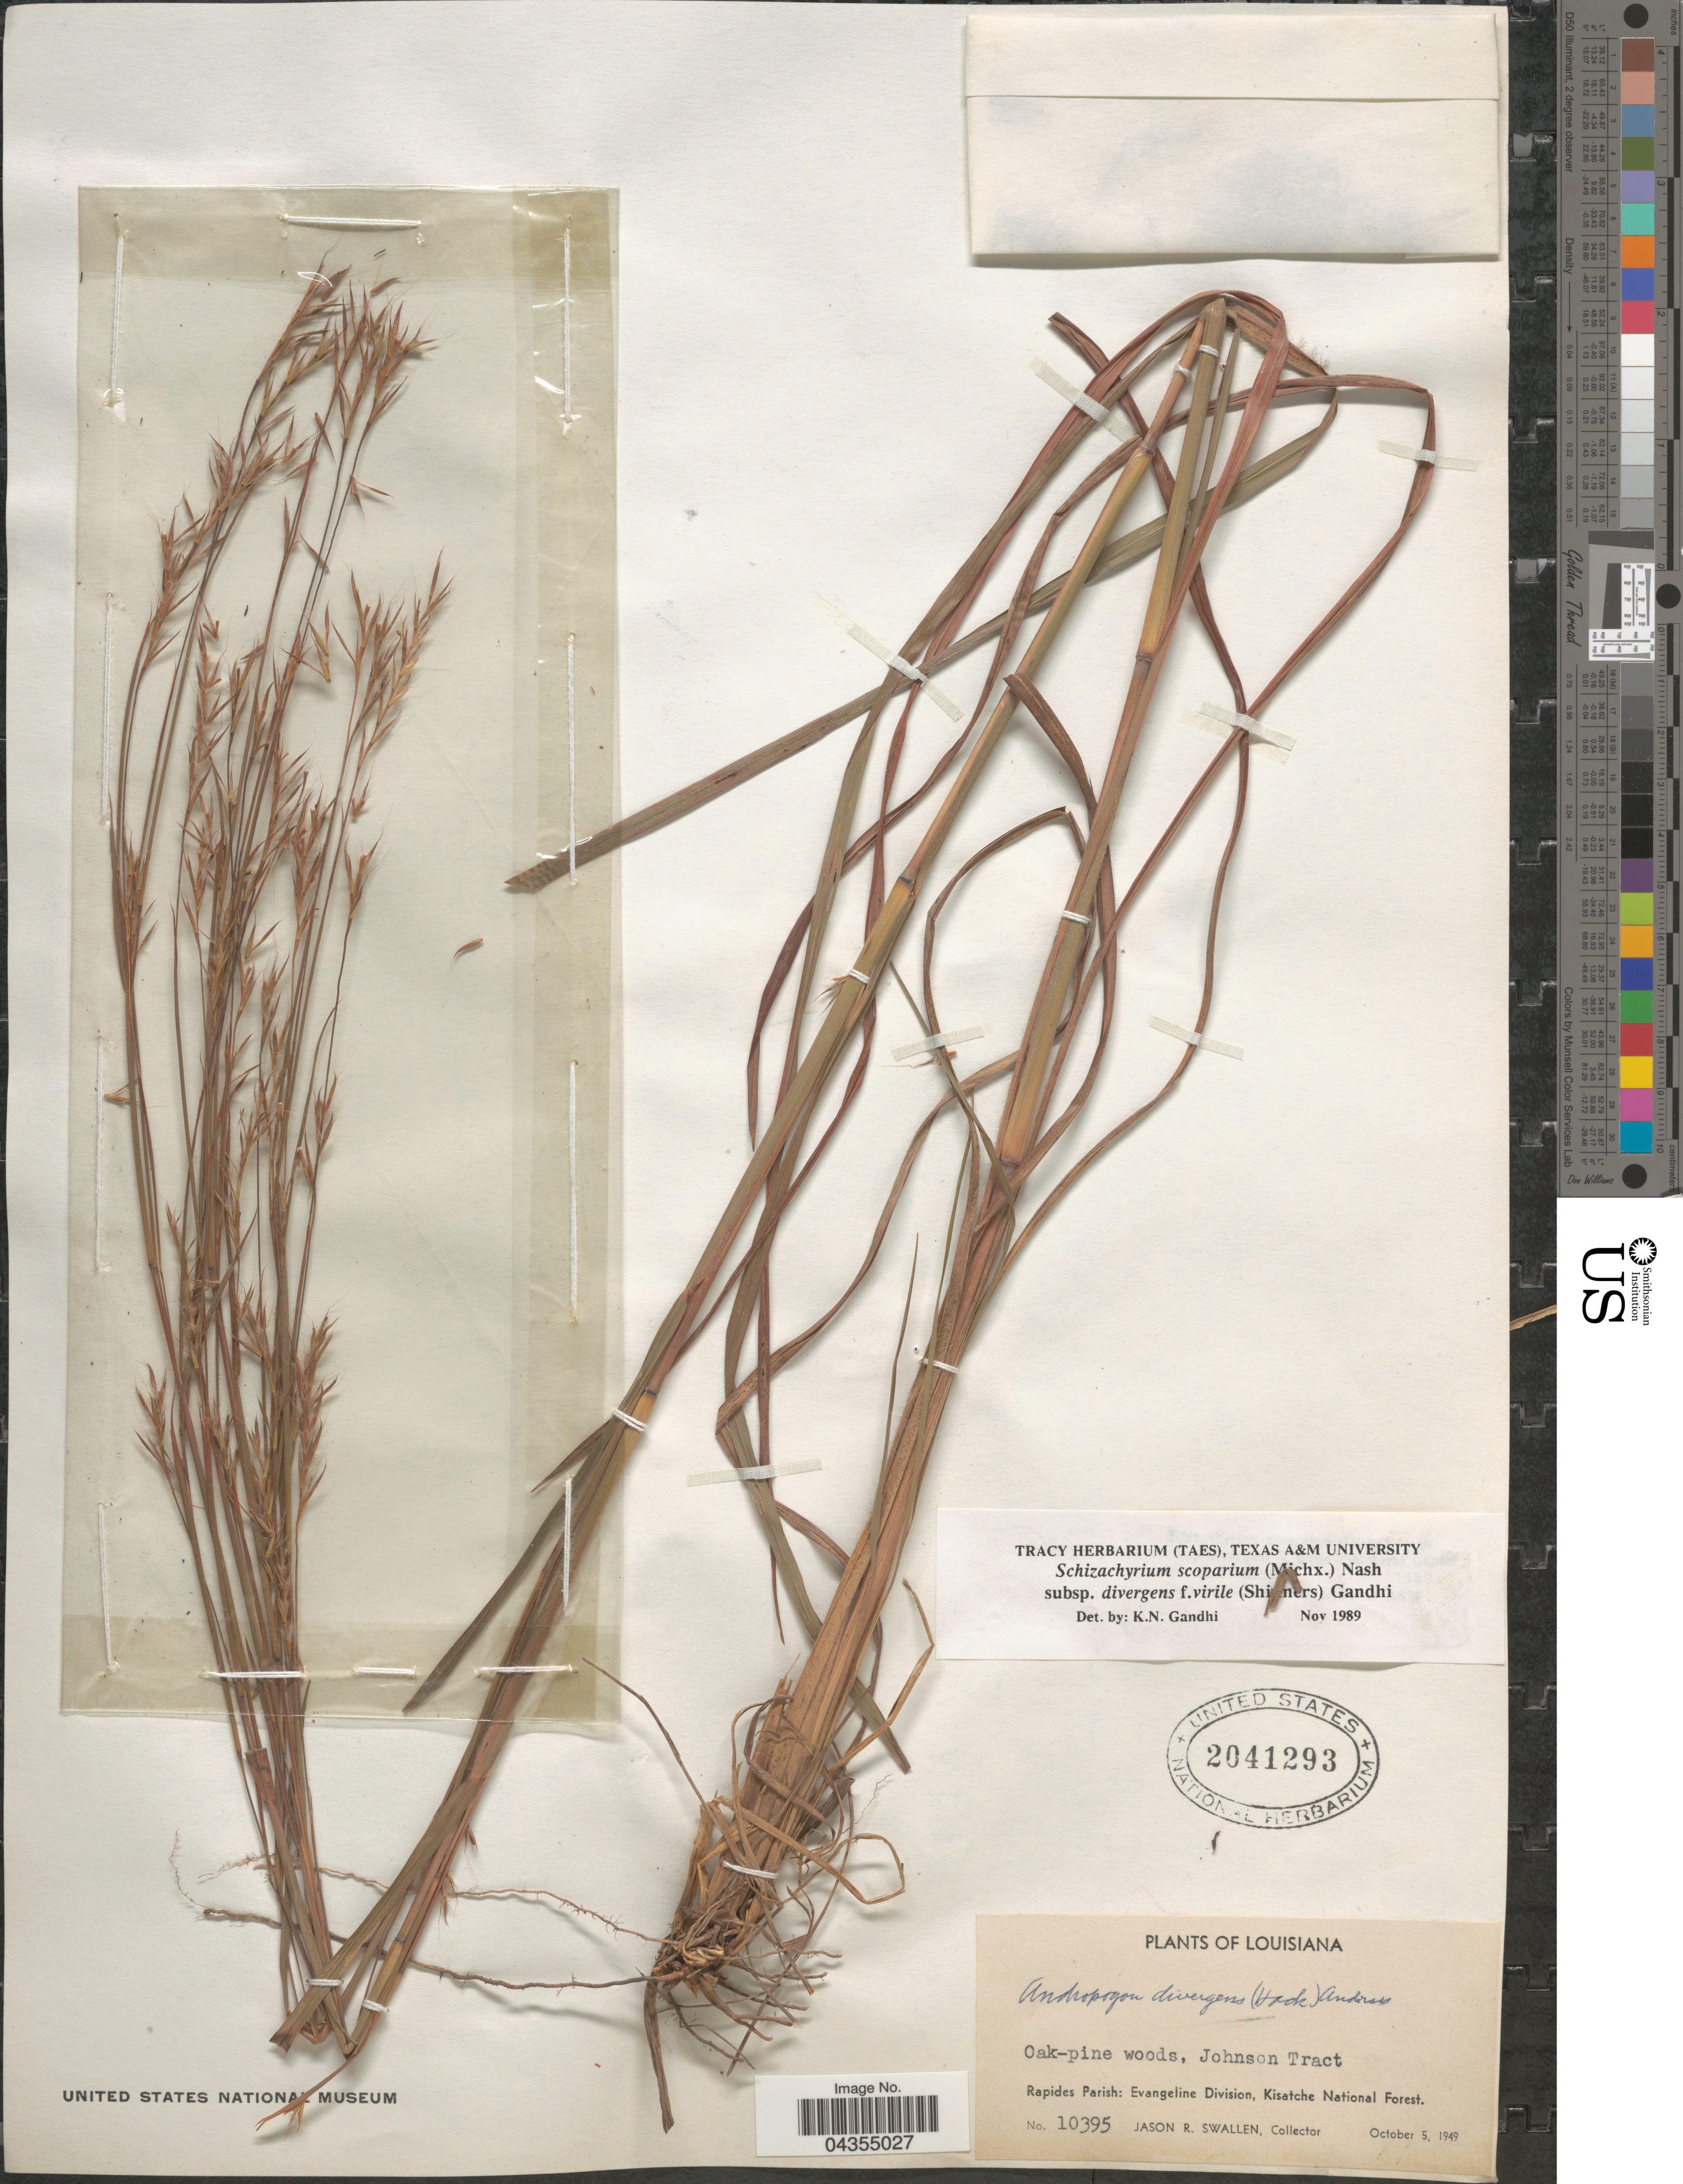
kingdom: Plantae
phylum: Tracheophyta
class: Liliopsida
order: Poales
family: Poaceae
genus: Schizachyrium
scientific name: Schizachyrium scoparium var. divergens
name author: (Hack.) Gould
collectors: J. R. Swallen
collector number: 10395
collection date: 1949-10-05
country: United States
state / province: Louisiana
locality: Johnson Tract. Rapides Parish: Evangeline Division, Kisatche National Forest.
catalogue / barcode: US 2041293